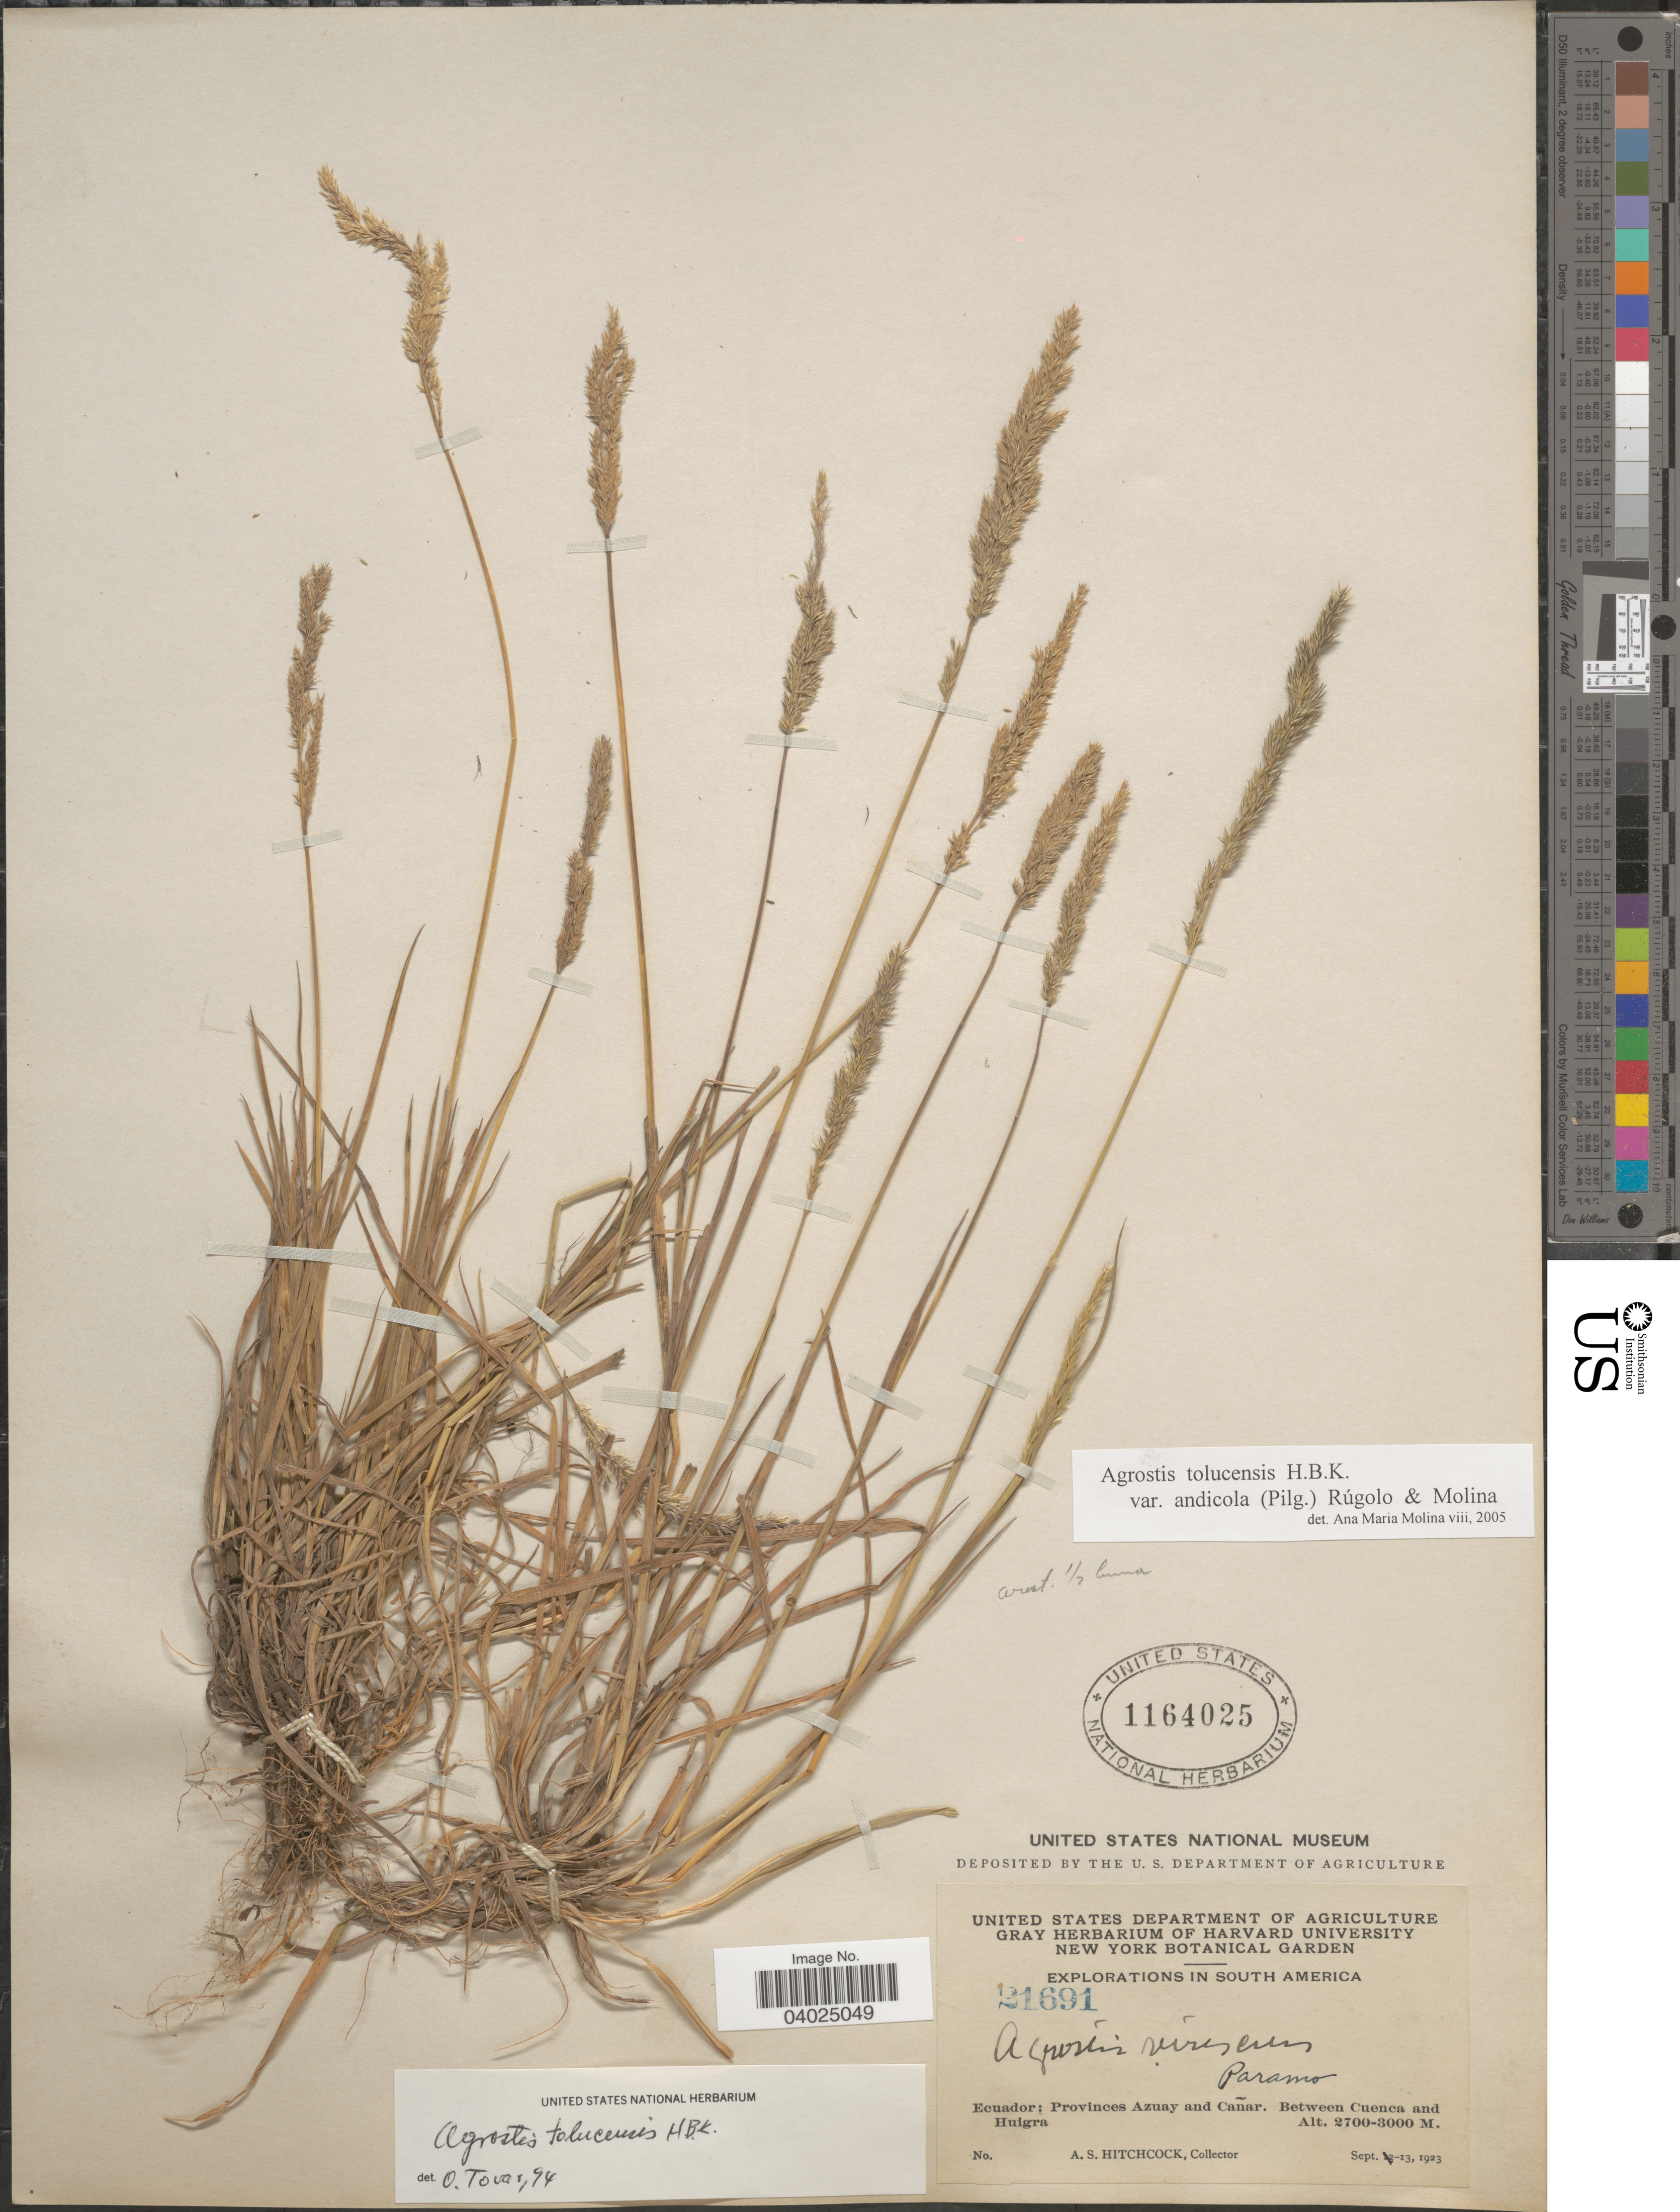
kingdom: Plantae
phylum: Tracheophyta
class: Liliopsida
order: Poales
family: Poaceae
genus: Agrostis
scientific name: Agrostis tolucensis var. andicola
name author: (Pilg.) Rúgolo & A.M. Molina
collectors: A. S. Hitchcock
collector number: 21691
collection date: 1923-09-13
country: Ecuador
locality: Provinces Azuay and Cañar. Between Cuenca and Huigra.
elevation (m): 2700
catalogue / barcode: US 1164025